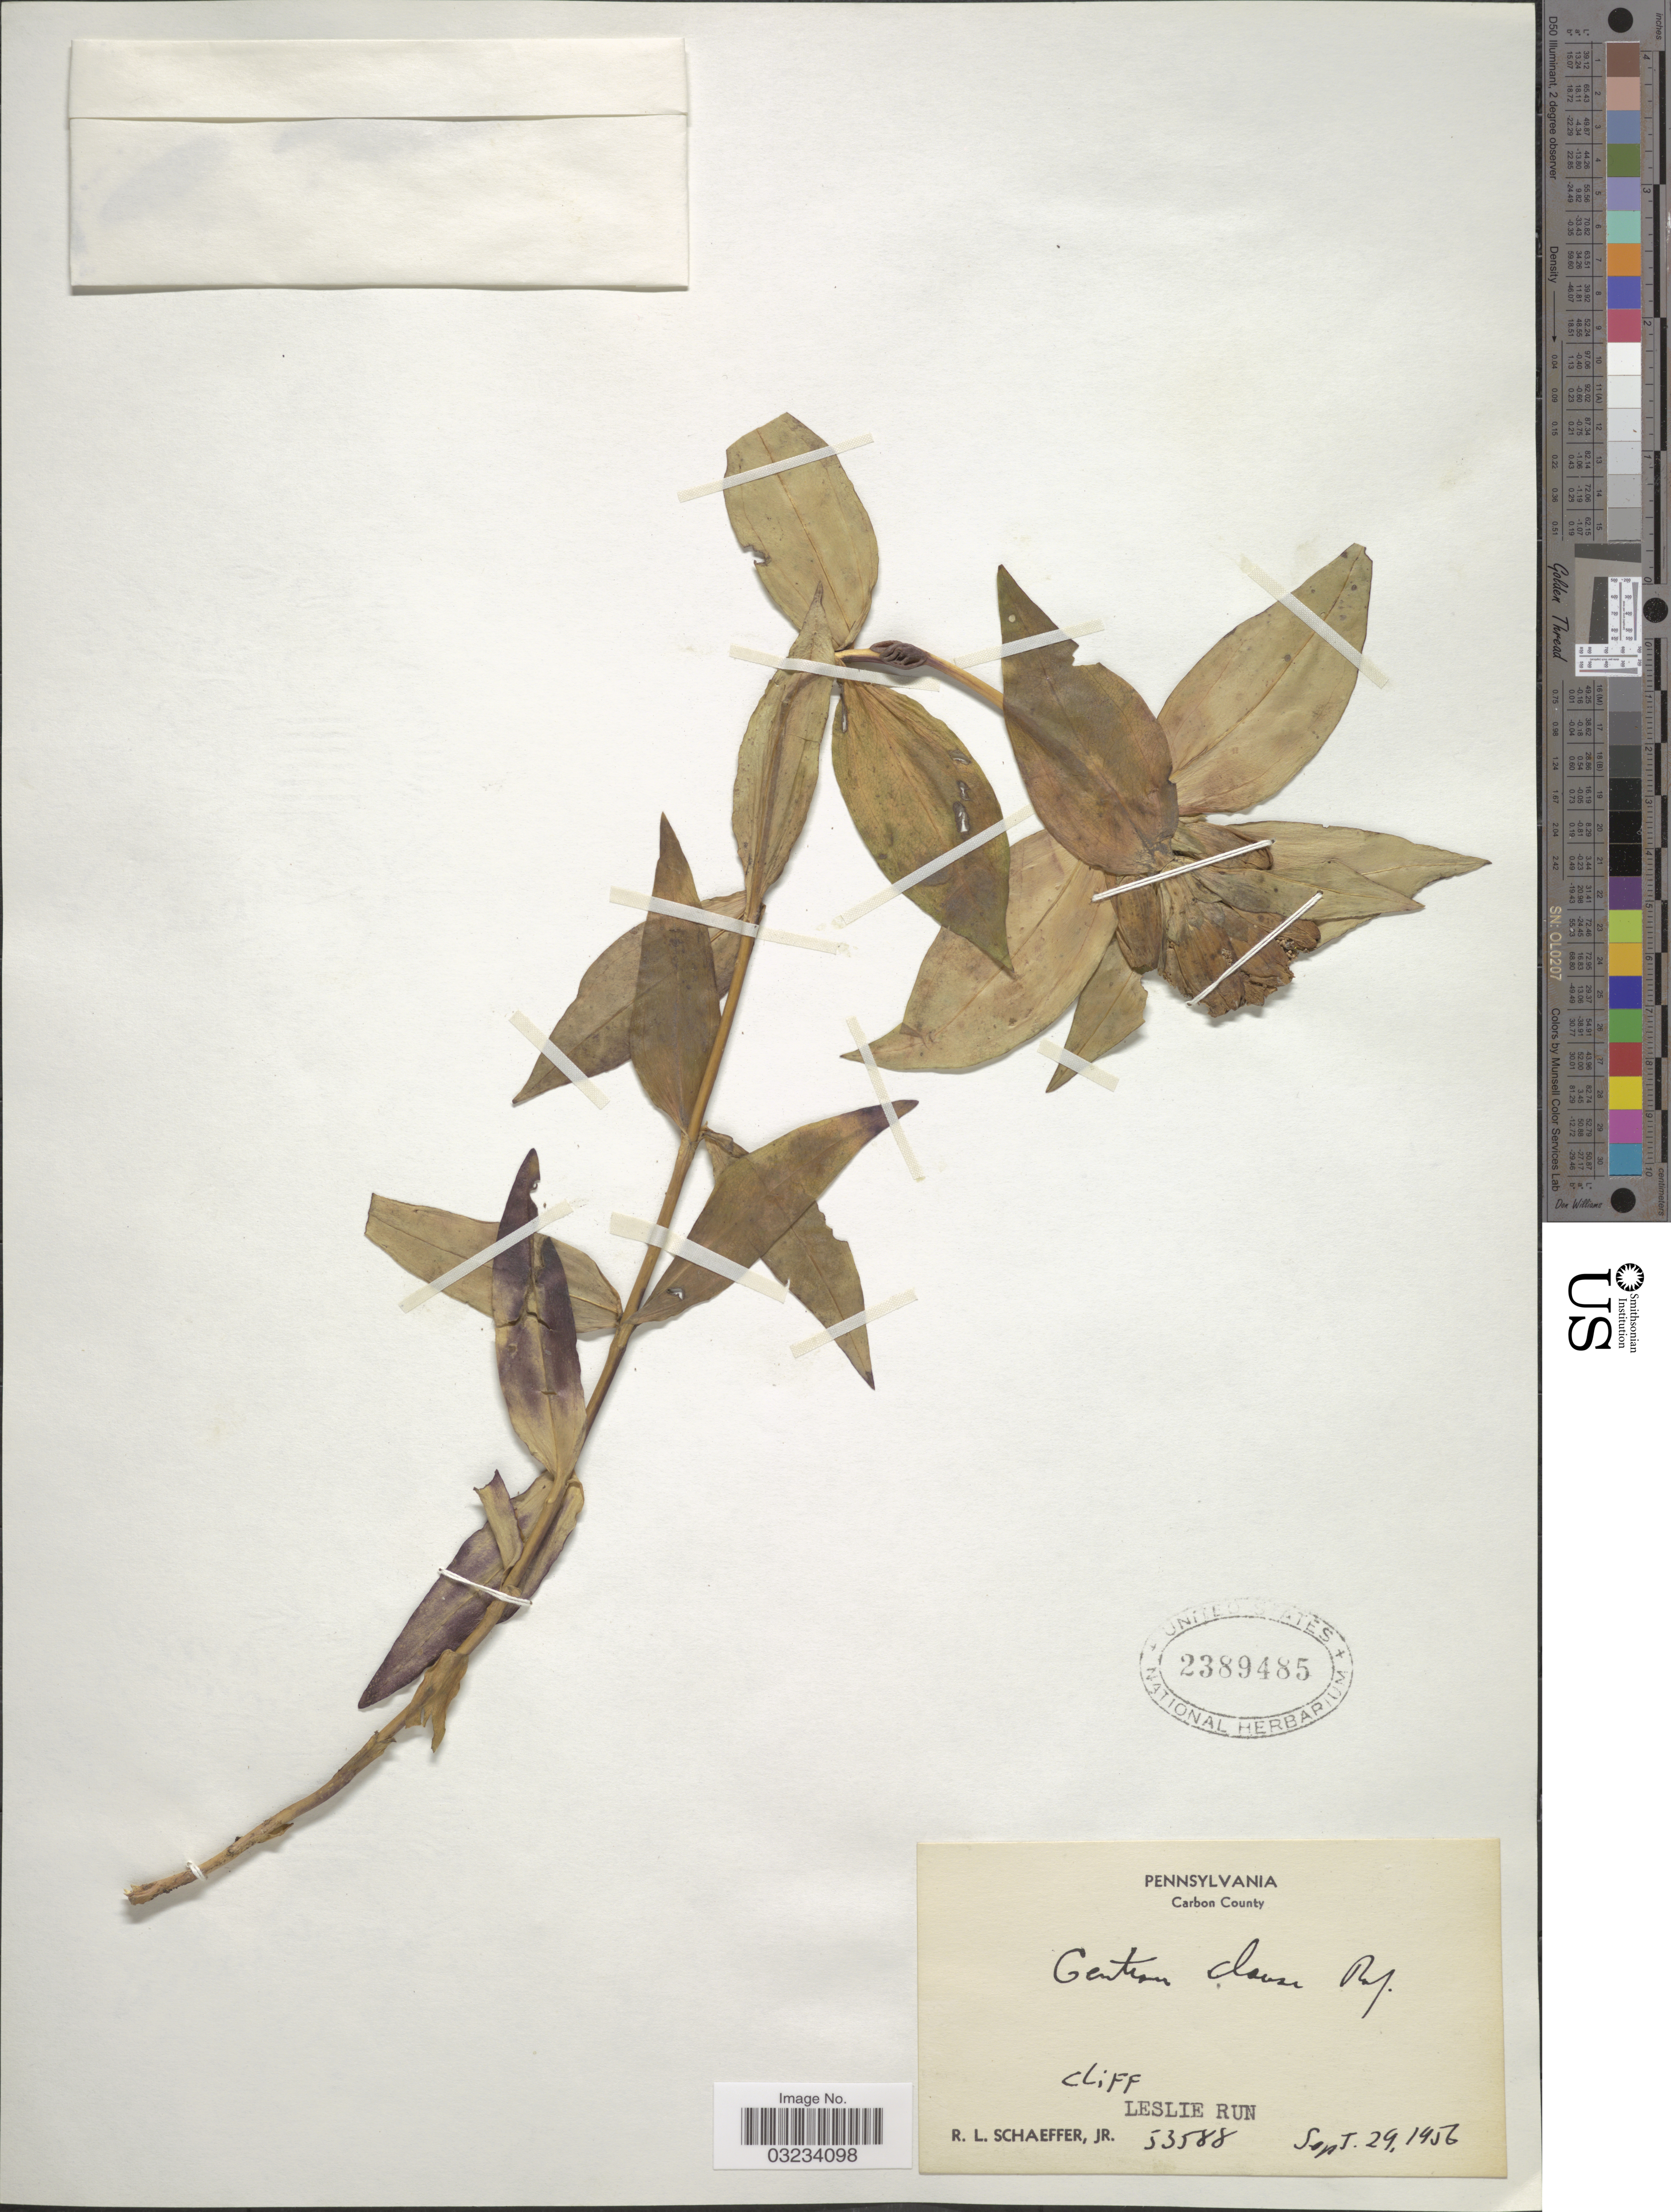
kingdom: Plantae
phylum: Tracheophyta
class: Magnoliopsida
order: Gentianales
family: Gentianaceae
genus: Gentiana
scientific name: Gentiana clausa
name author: Raf.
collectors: R. L. Schaeffer Jr.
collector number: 53588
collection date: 1956-09-29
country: United States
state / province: Pennsylvania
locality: Carbon County, Cliff, Leslie Run.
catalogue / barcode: US 2389485